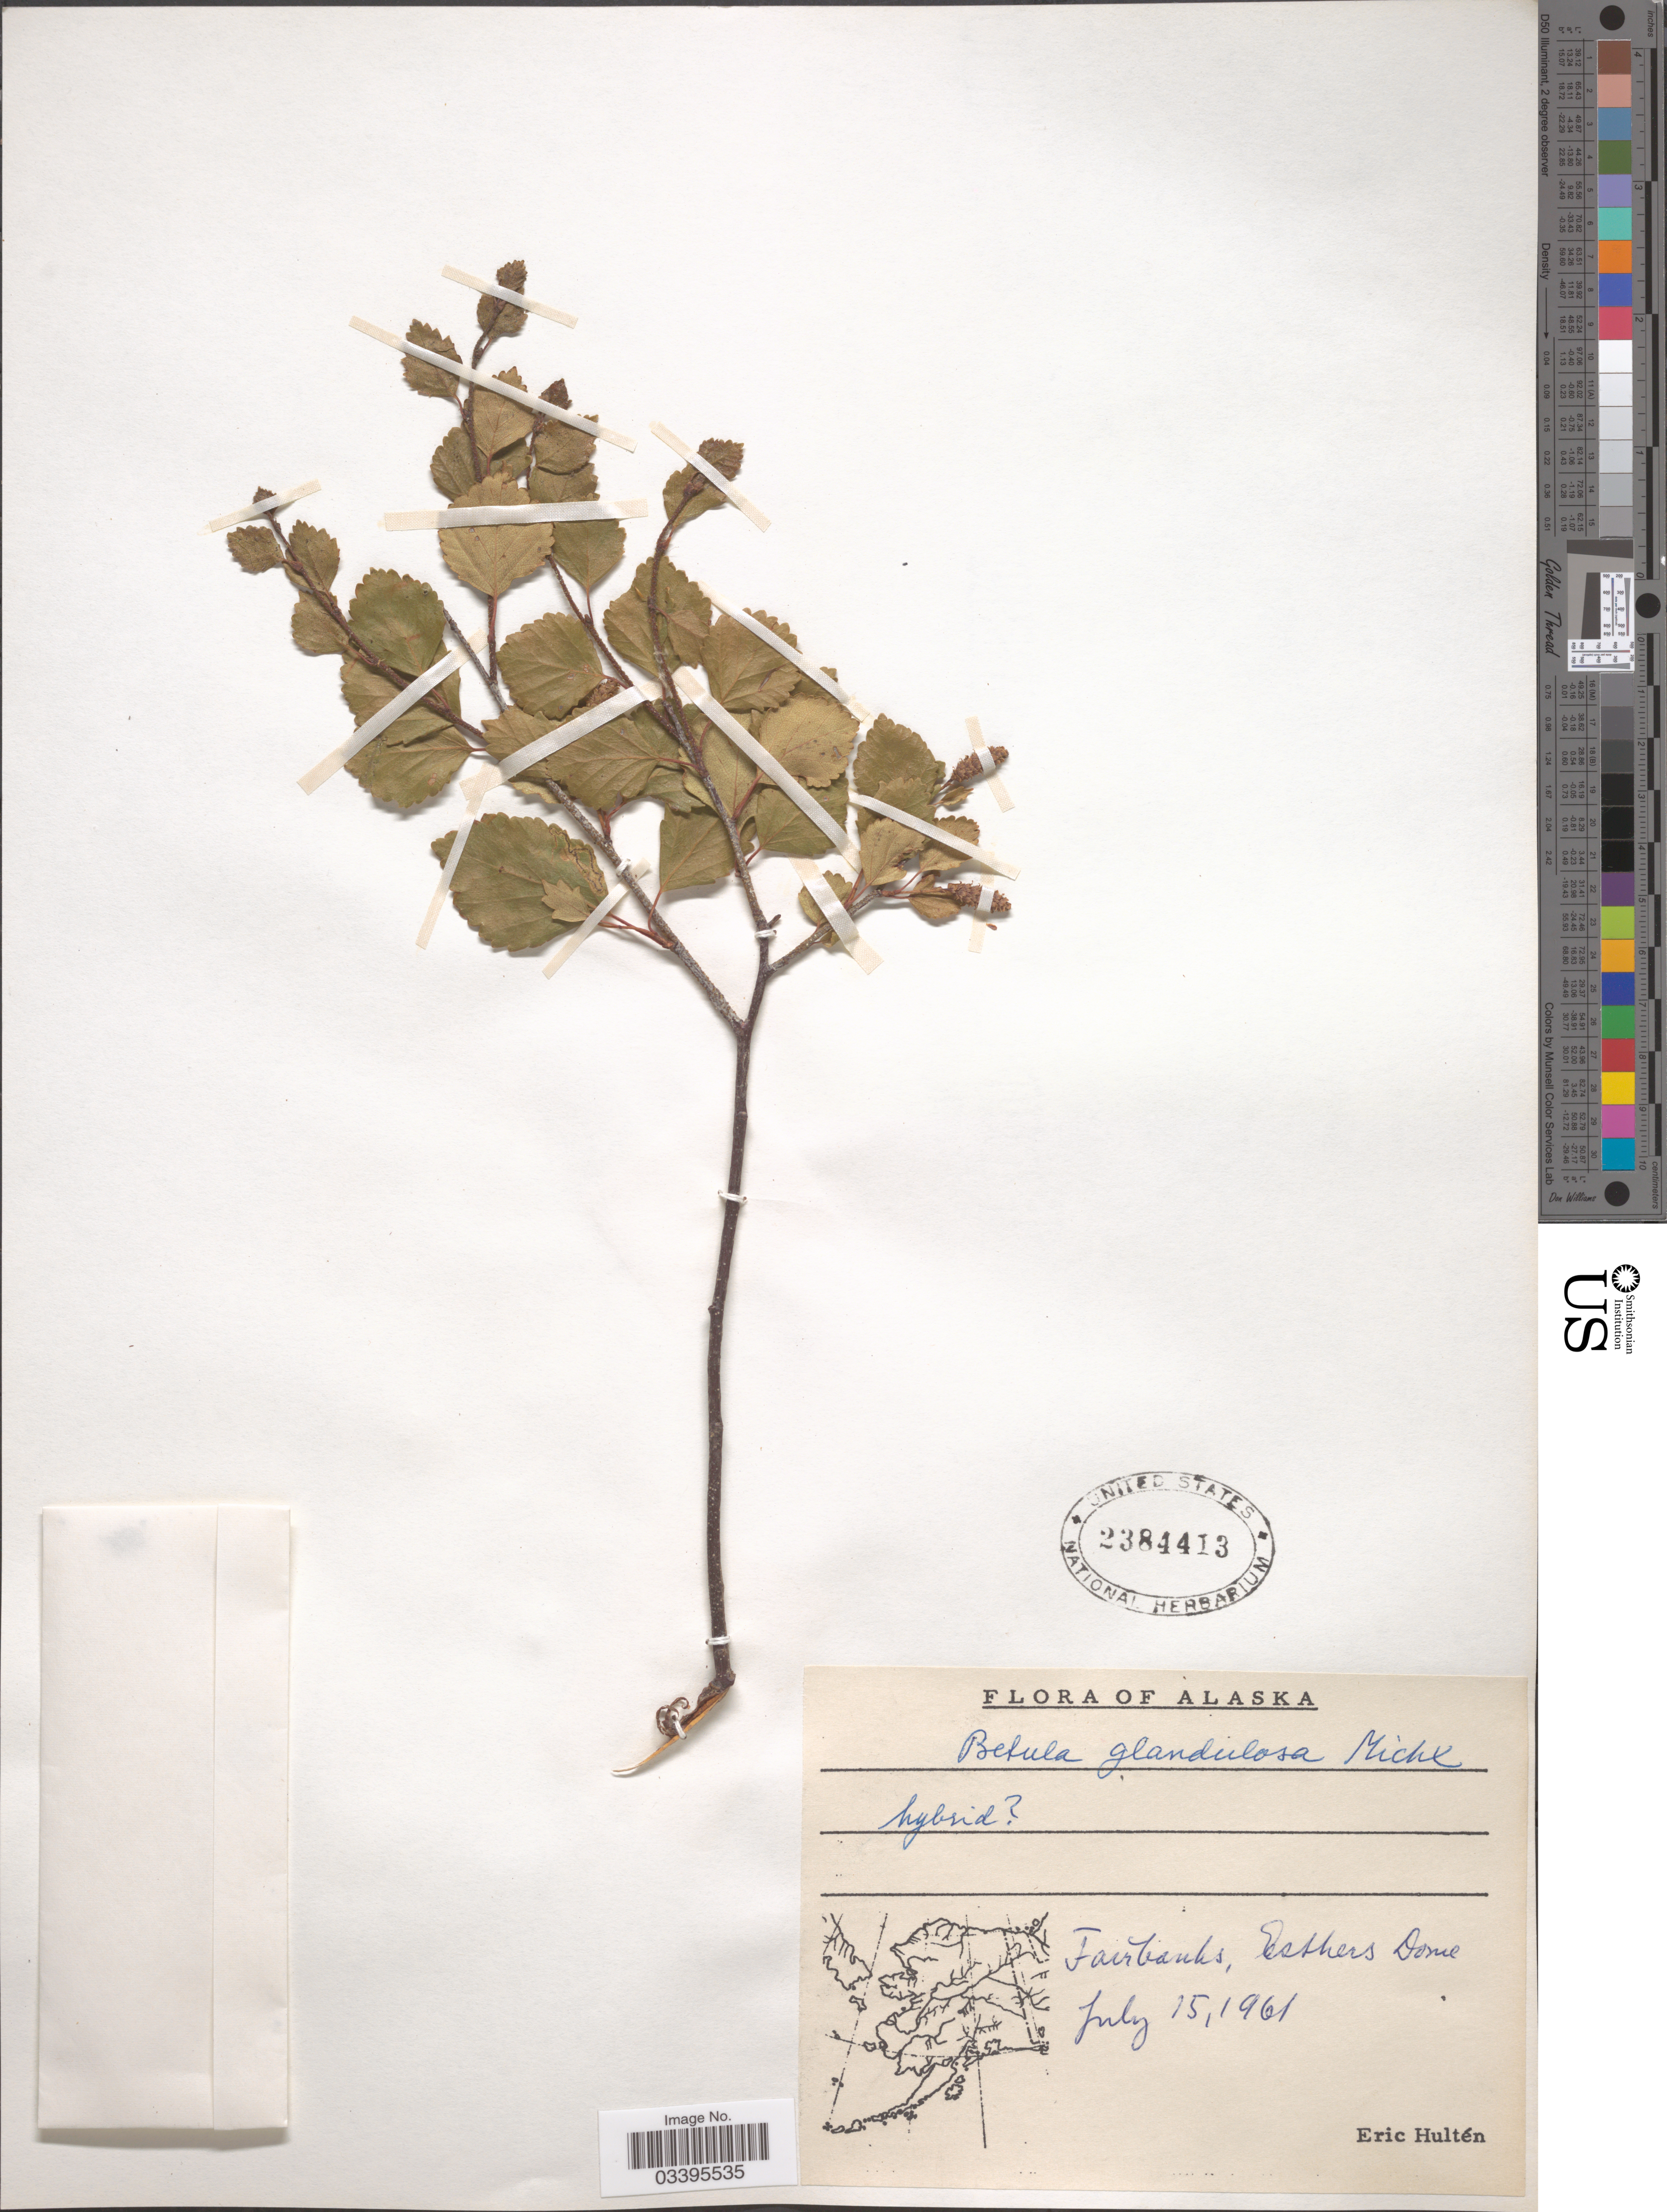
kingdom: Plantae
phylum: Tracheophyta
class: Magnoliopsida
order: Fagales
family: Betulaceae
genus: Betula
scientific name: Betula glandulosa x B. sp.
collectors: E. G. Hultén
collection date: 1961-07-15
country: United States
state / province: Alaska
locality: Fairbanks, Esther's Dome.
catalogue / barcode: US 2384413